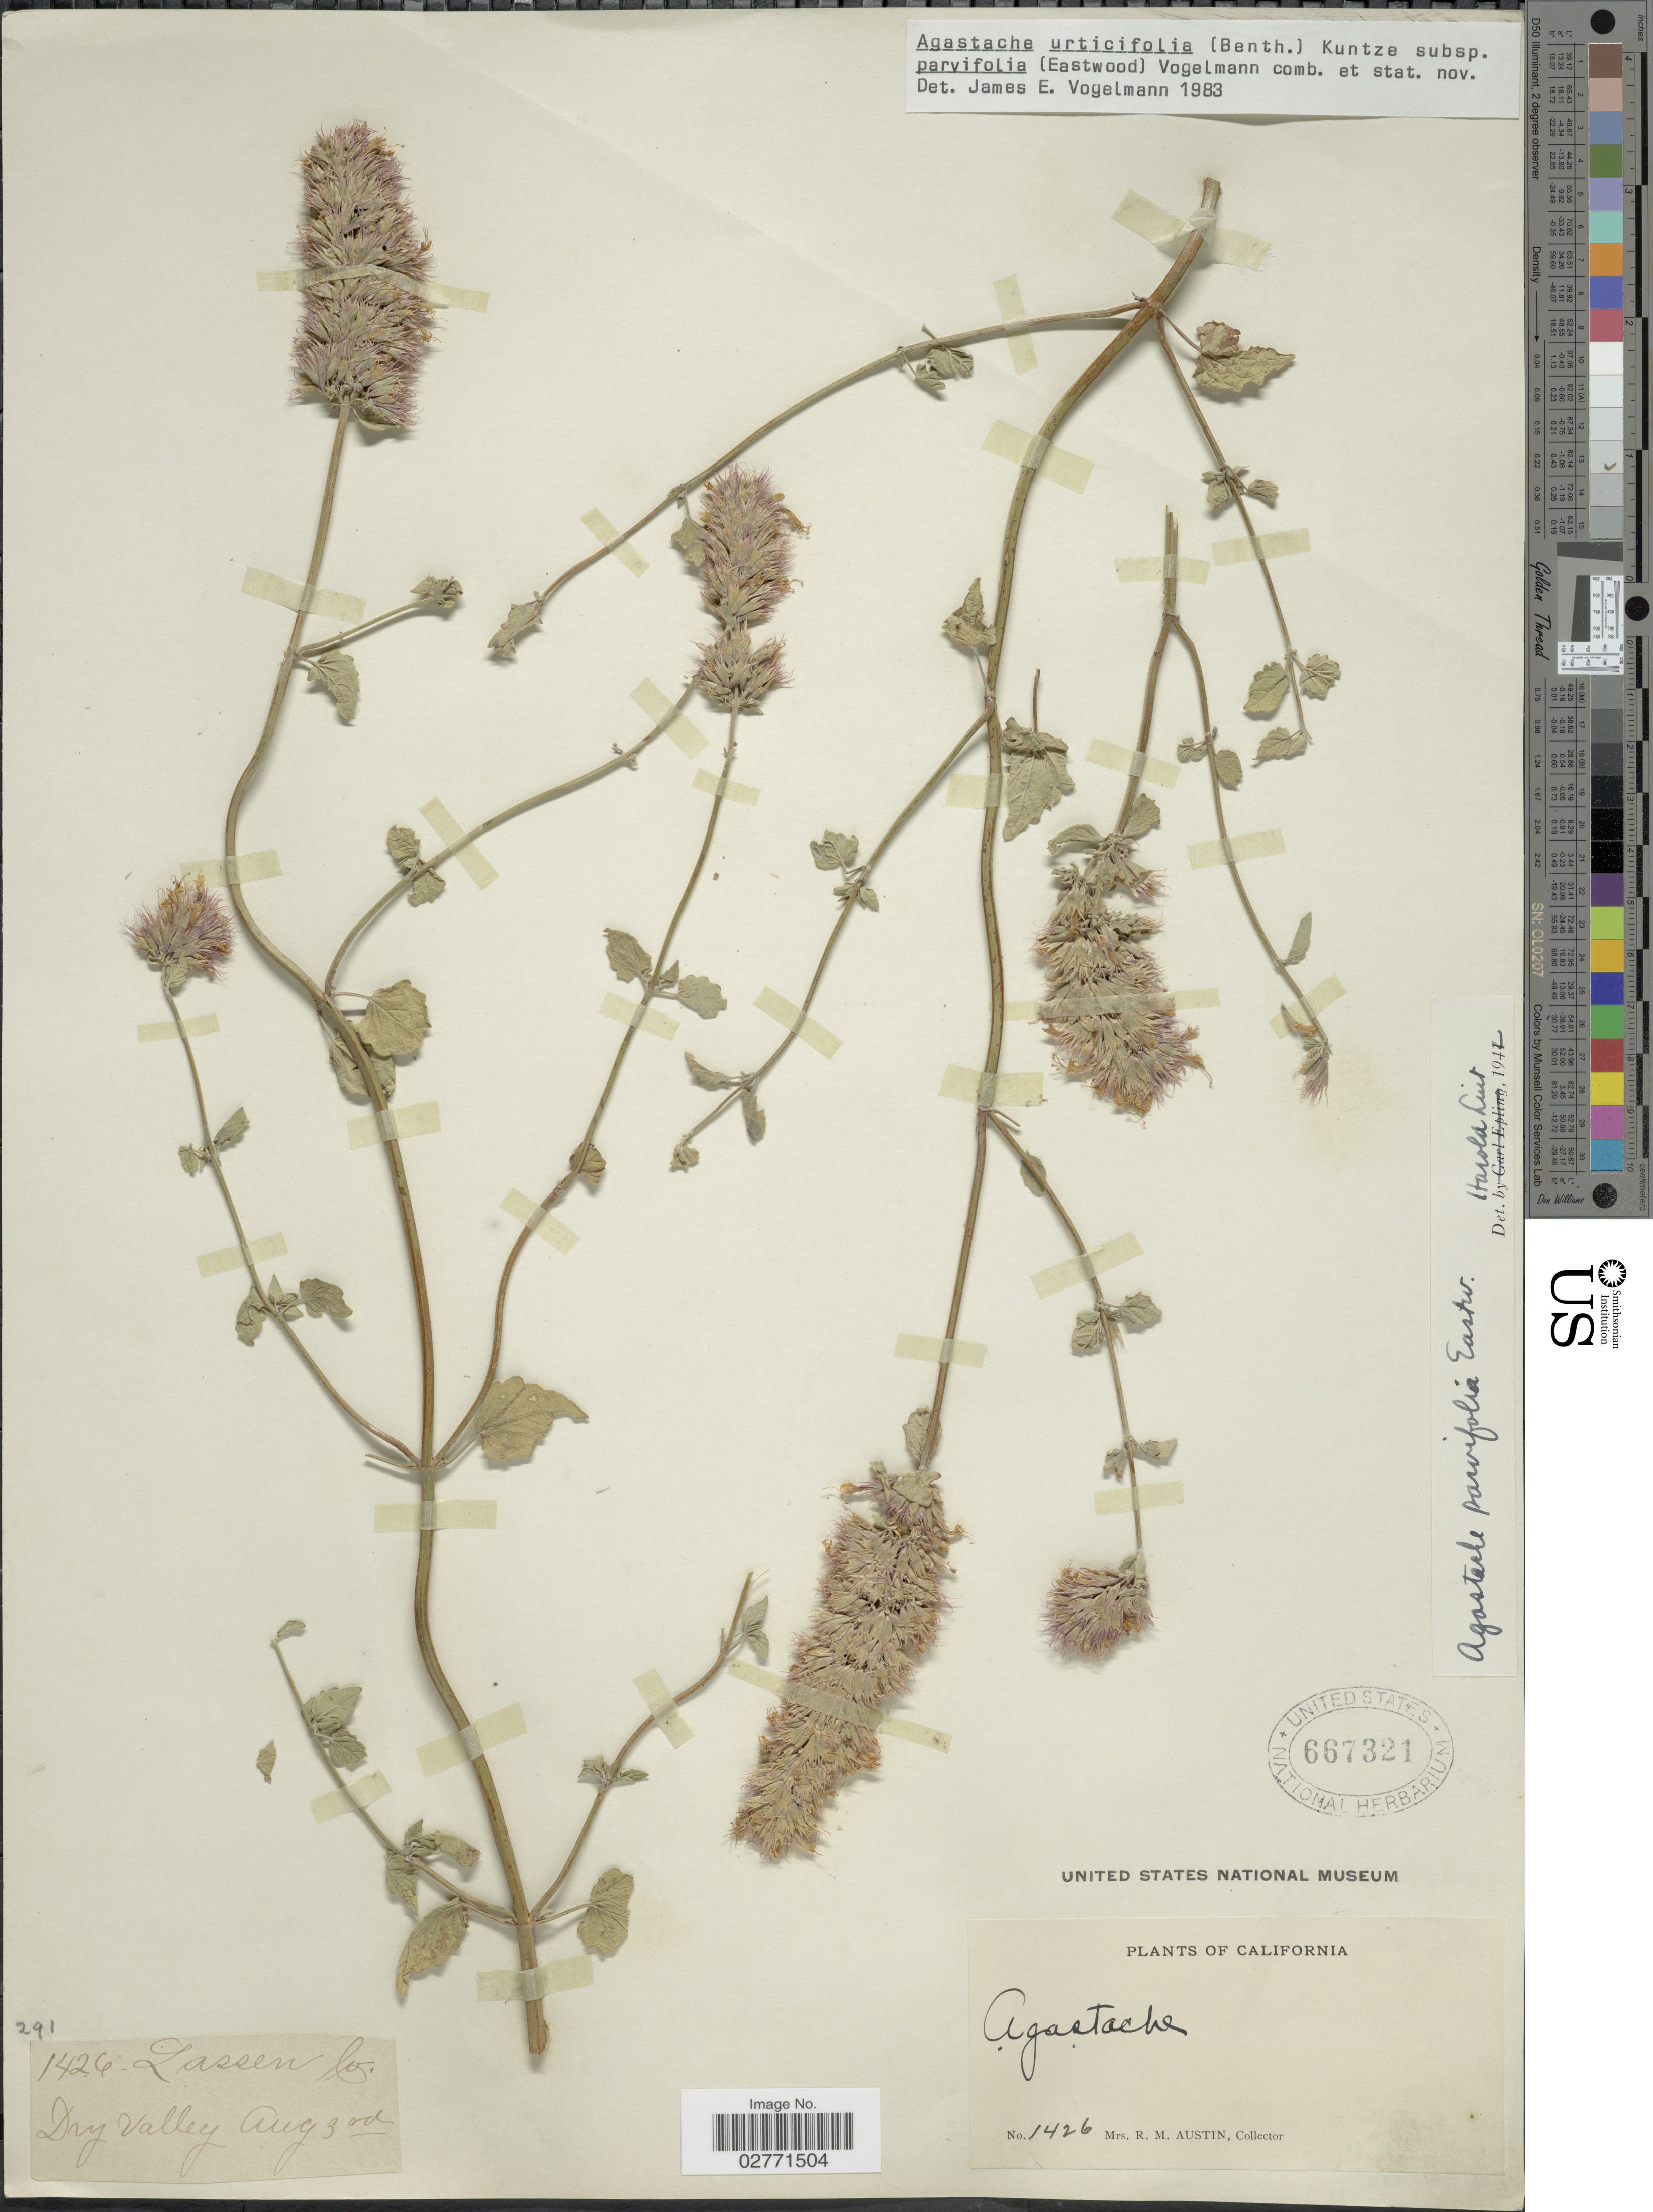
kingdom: Plantae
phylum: Tracheophyta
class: Magnoliopsida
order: Lamiales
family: Lamiaceae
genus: Agastache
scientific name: Agastache urticifolia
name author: (Benth.) Kuntze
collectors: R. Austin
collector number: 1426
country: United States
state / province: California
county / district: Lassen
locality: Lassen Co. Dry Valley.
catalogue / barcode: US 667321